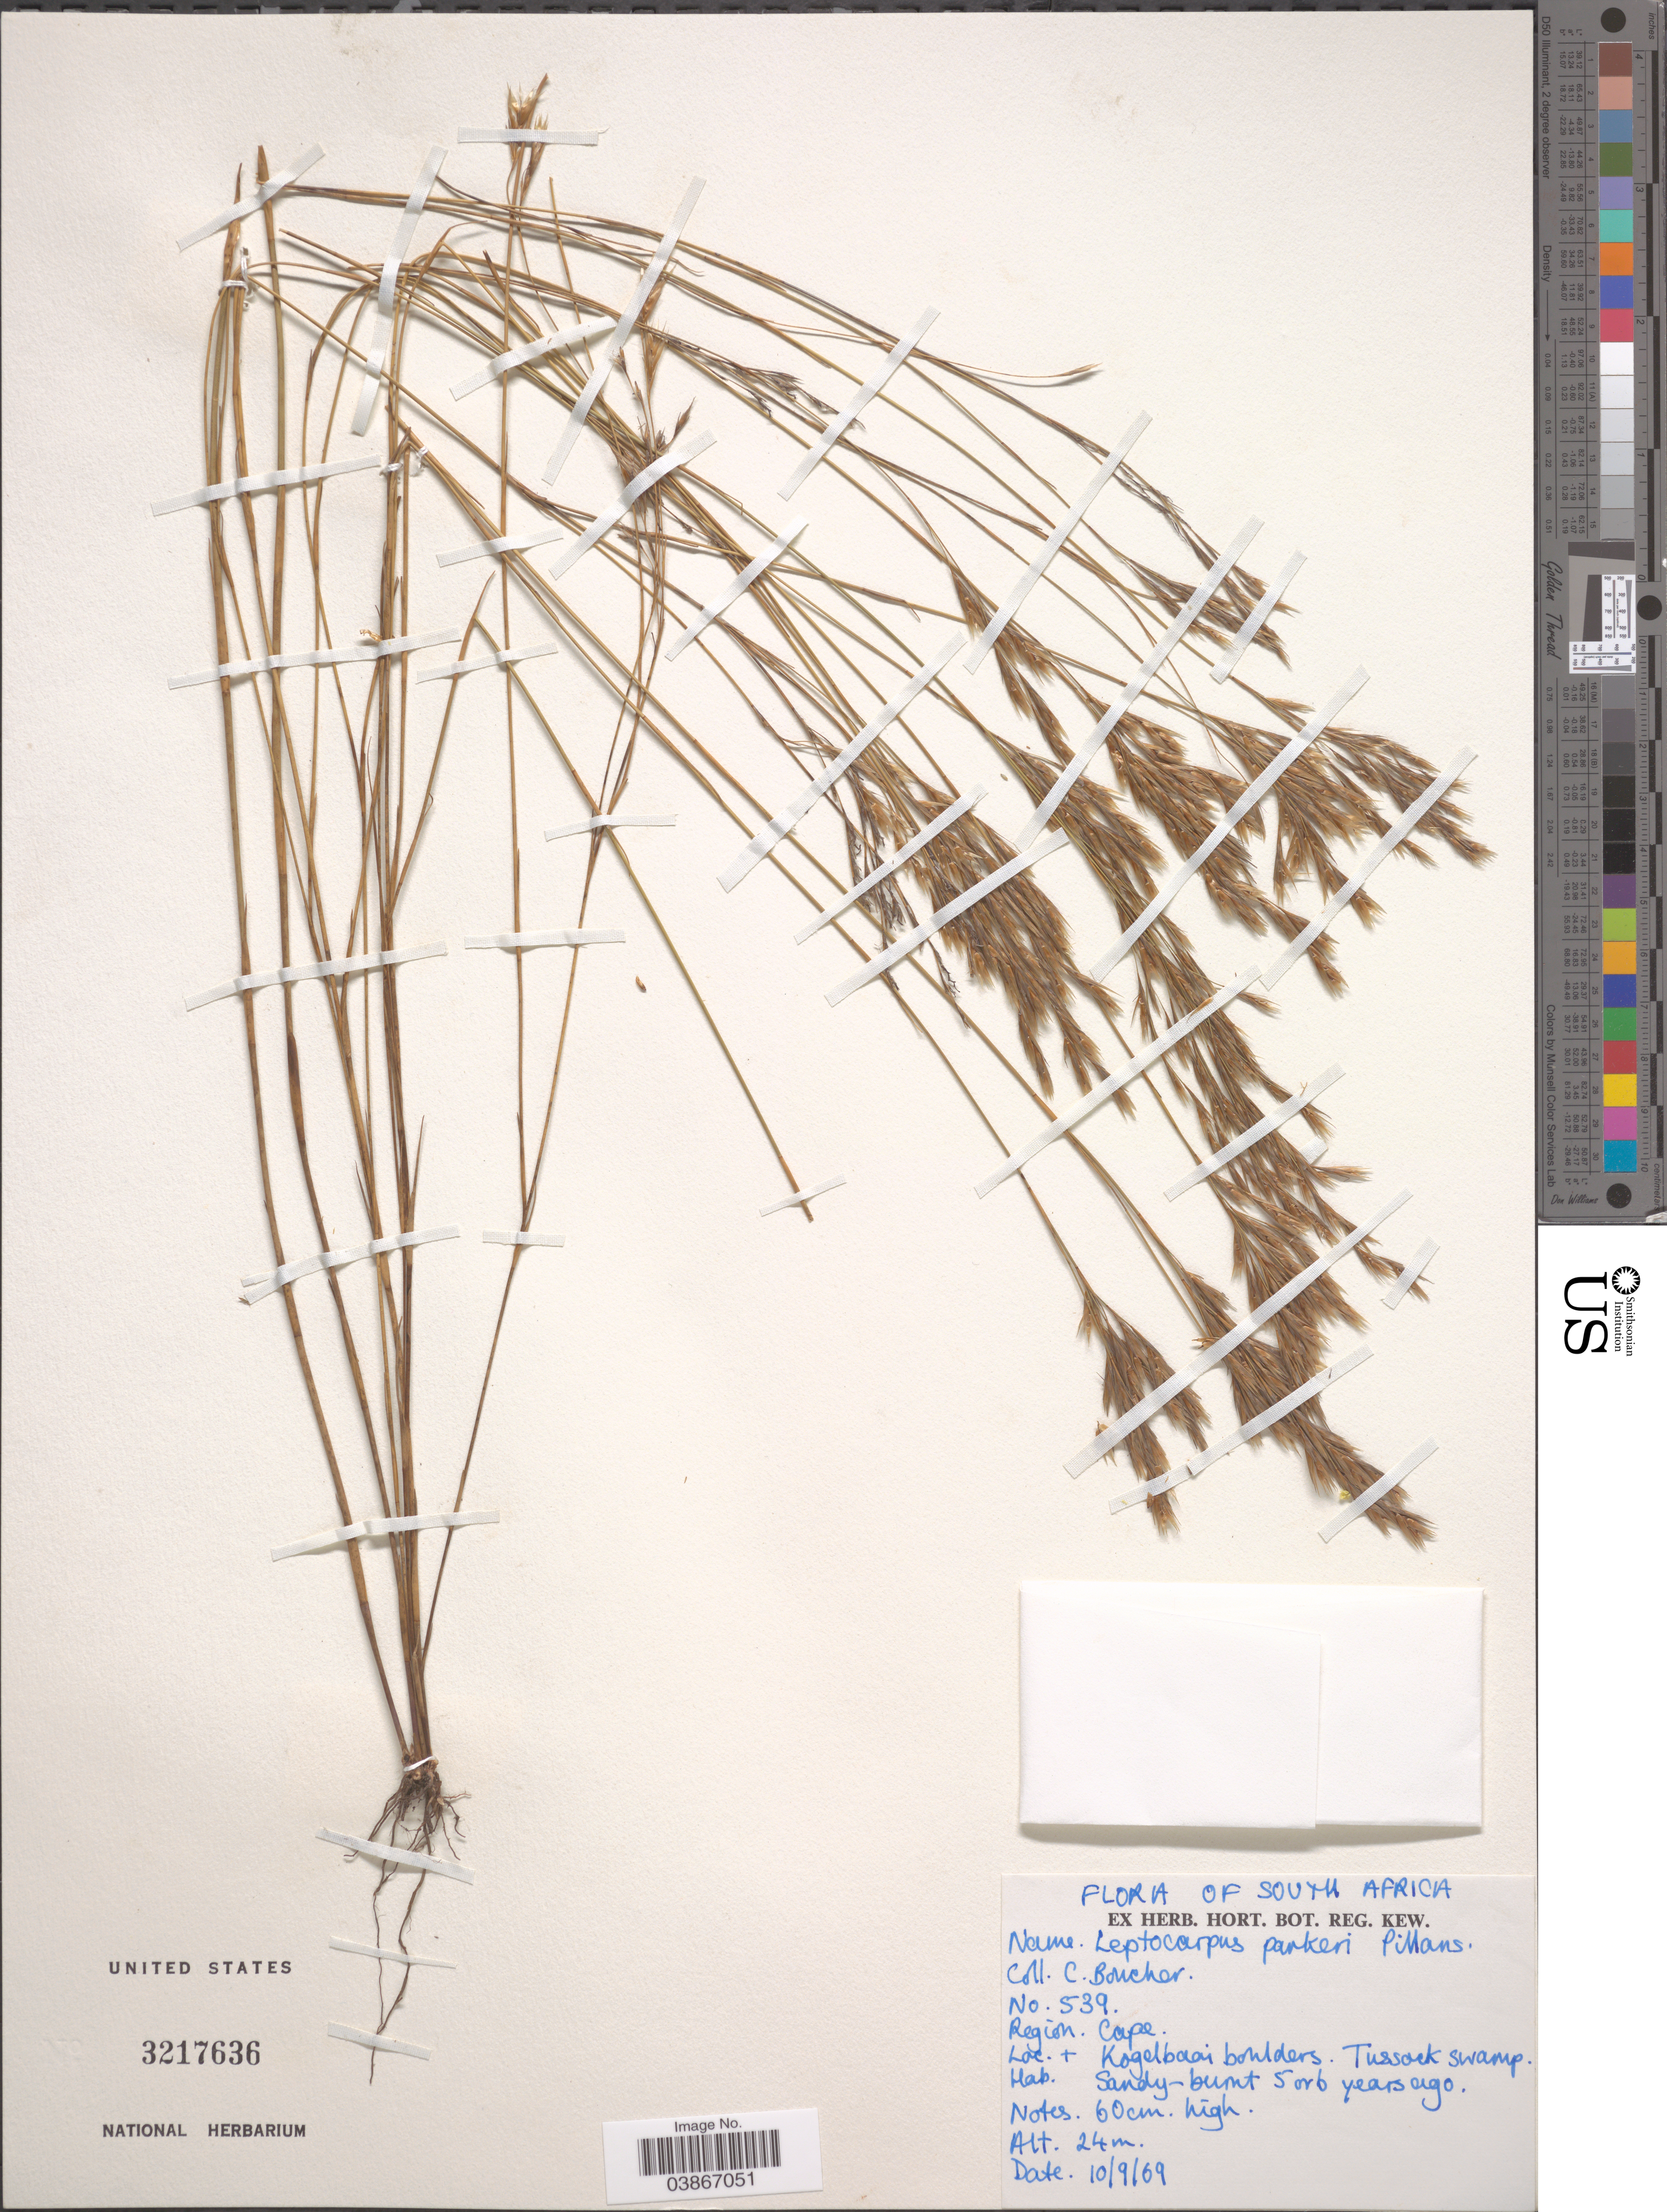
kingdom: Plantae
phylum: Tracheophyta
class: Liliopsida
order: Poales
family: Restionaceae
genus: Leptocarpus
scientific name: Leptocarpus parkeri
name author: Pillans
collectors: C. Boucher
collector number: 539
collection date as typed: Transcribed d/m/y: 10/9/69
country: South Africa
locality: Region Cape. Kogelbaan boulders. Tussock swamp.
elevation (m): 24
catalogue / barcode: US 3217636